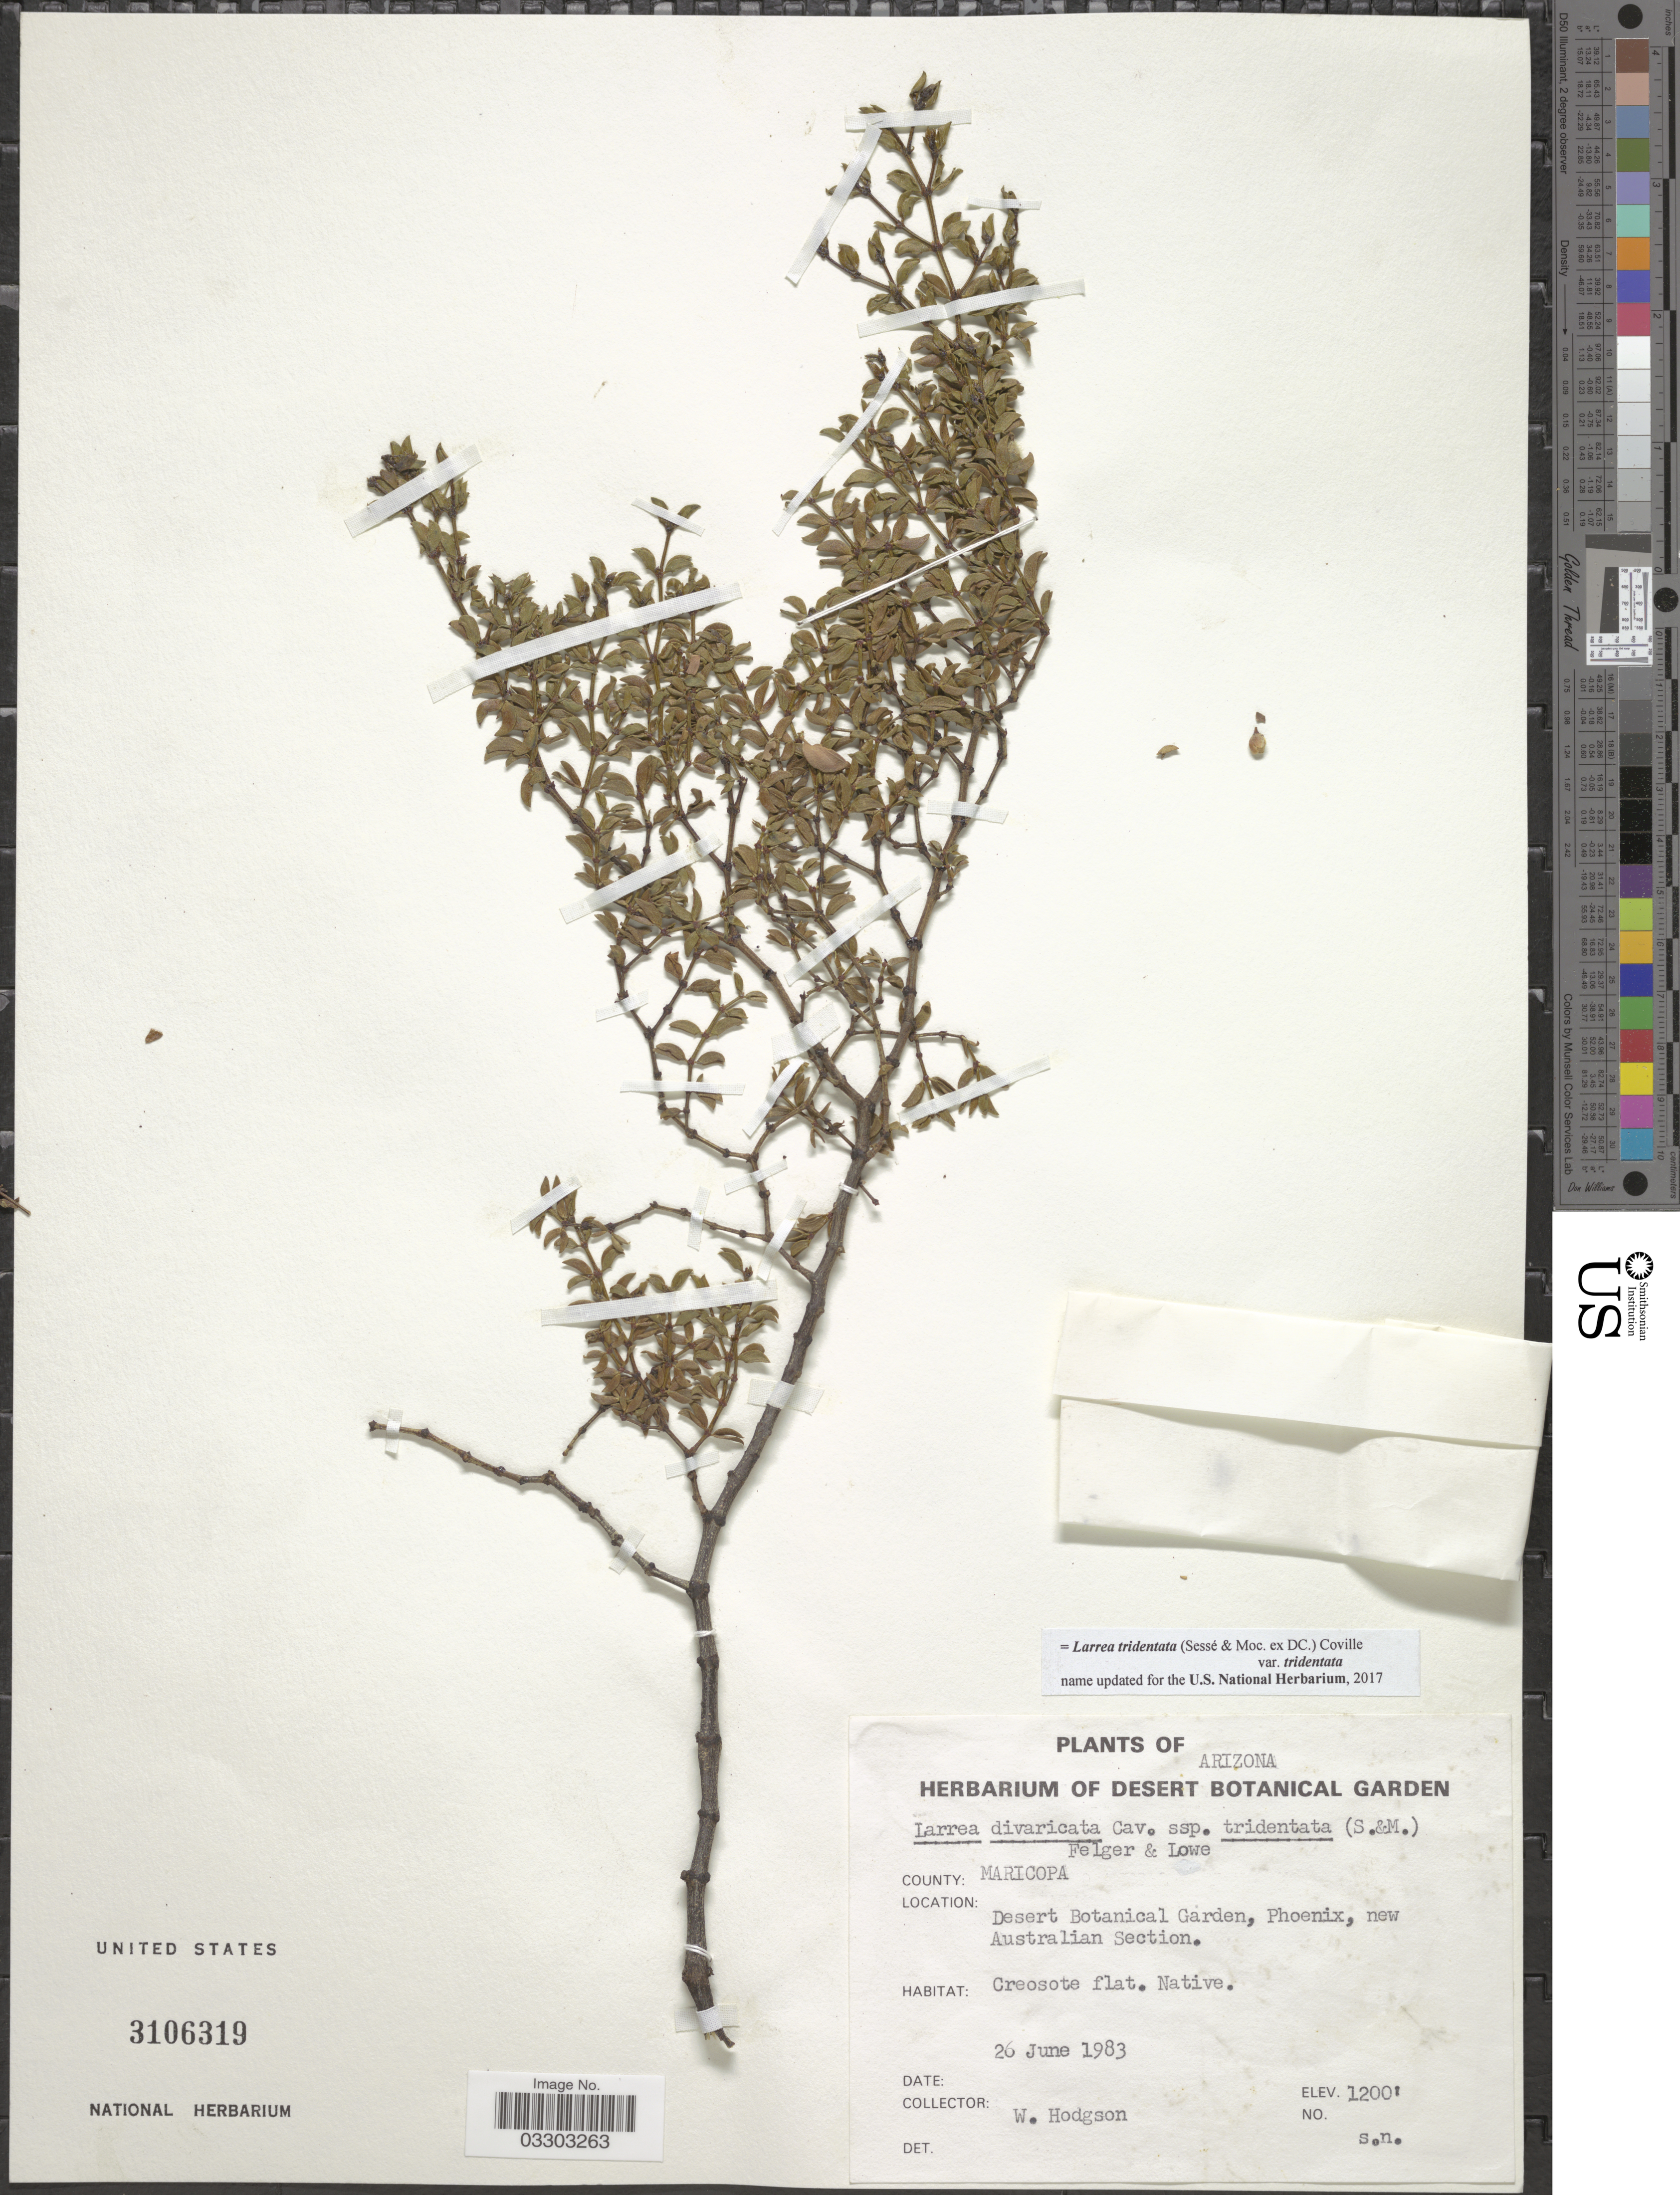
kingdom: Plantae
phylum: Tracheophyta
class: Magnoliopsida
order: Zygophyllales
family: Zygophyllaceae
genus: Larrea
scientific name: Larrea tridentata var. tridentata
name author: (Sessé & Moc. ex DC.) Coville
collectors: W. Hodgson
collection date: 1983-06-26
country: United States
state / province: Arizona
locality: County: Maricopa. Desert Botanical Garden, Phoenix, new Australian Section.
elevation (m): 366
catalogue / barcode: US 3106319